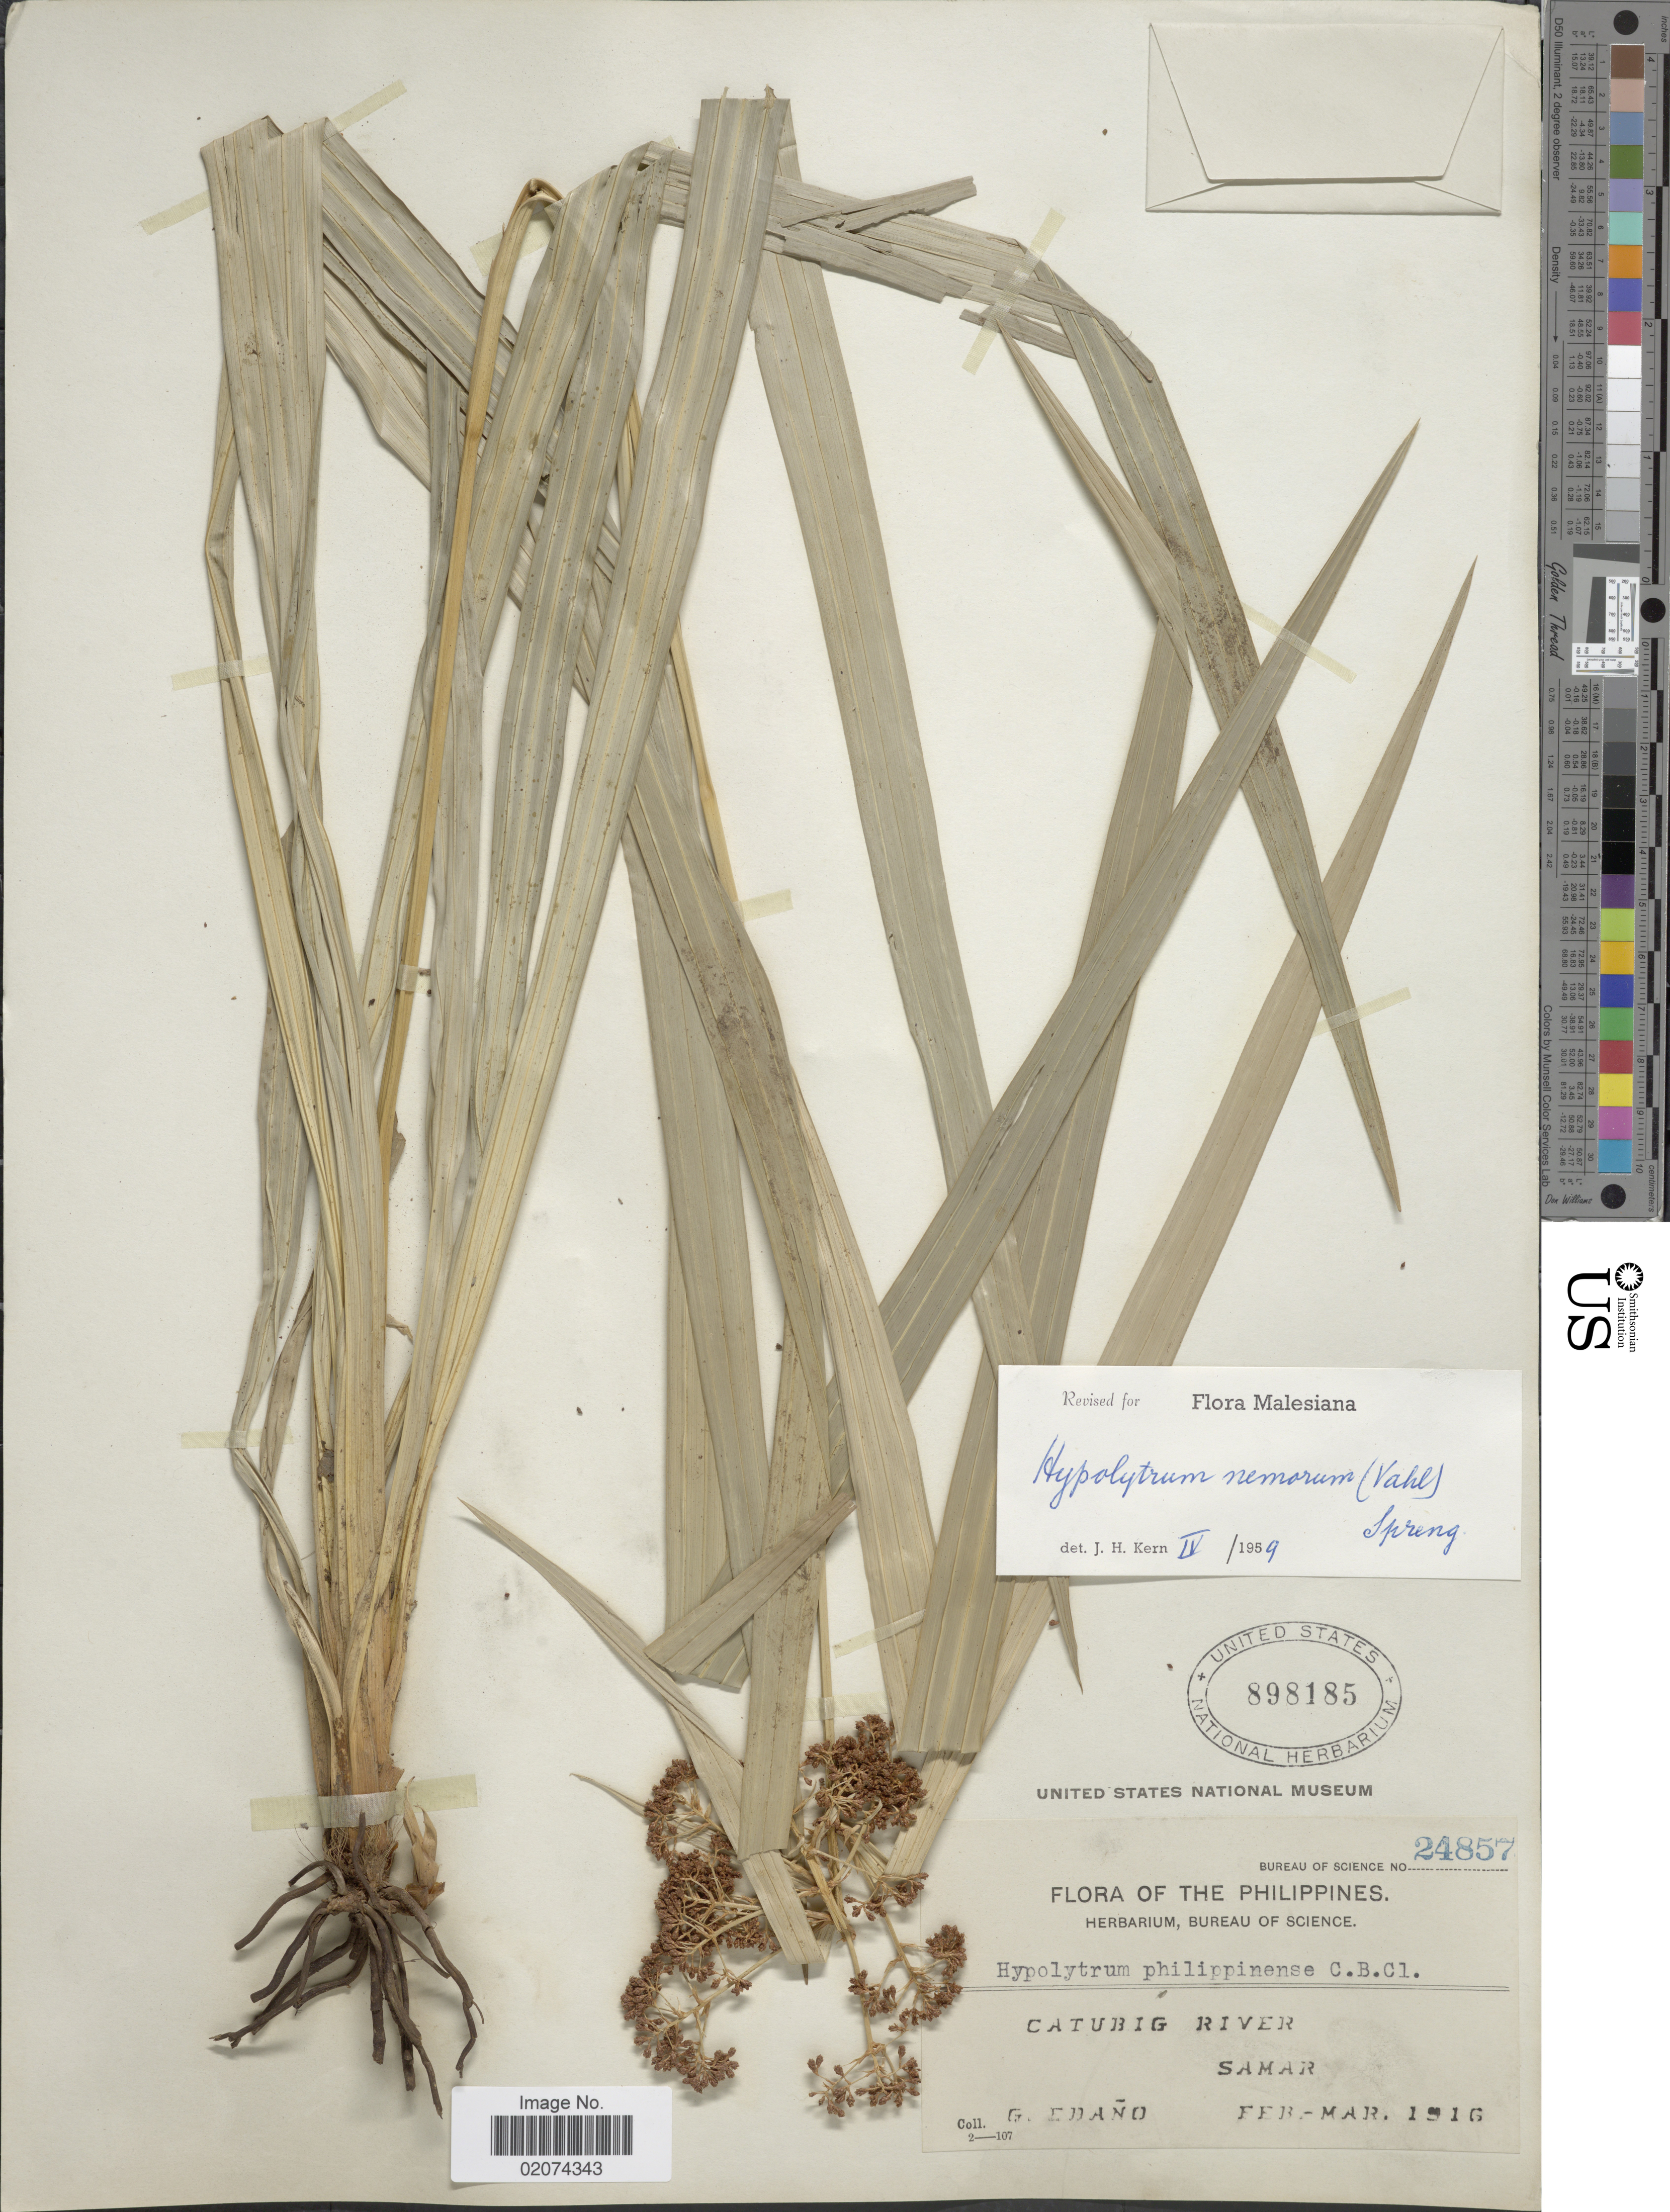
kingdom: Plantae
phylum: Tracheophyta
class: Liliopsida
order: Poales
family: Cyperaceae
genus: Hypolytrum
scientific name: Hypolytrum nemorum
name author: (Vahl) Spreng.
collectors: G. Edaño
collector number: Bureau of Science24857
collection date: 1916-02/1916-03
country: Philippines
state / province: Eastern Visayas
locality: Catubig River Samar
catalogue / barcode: US 898185